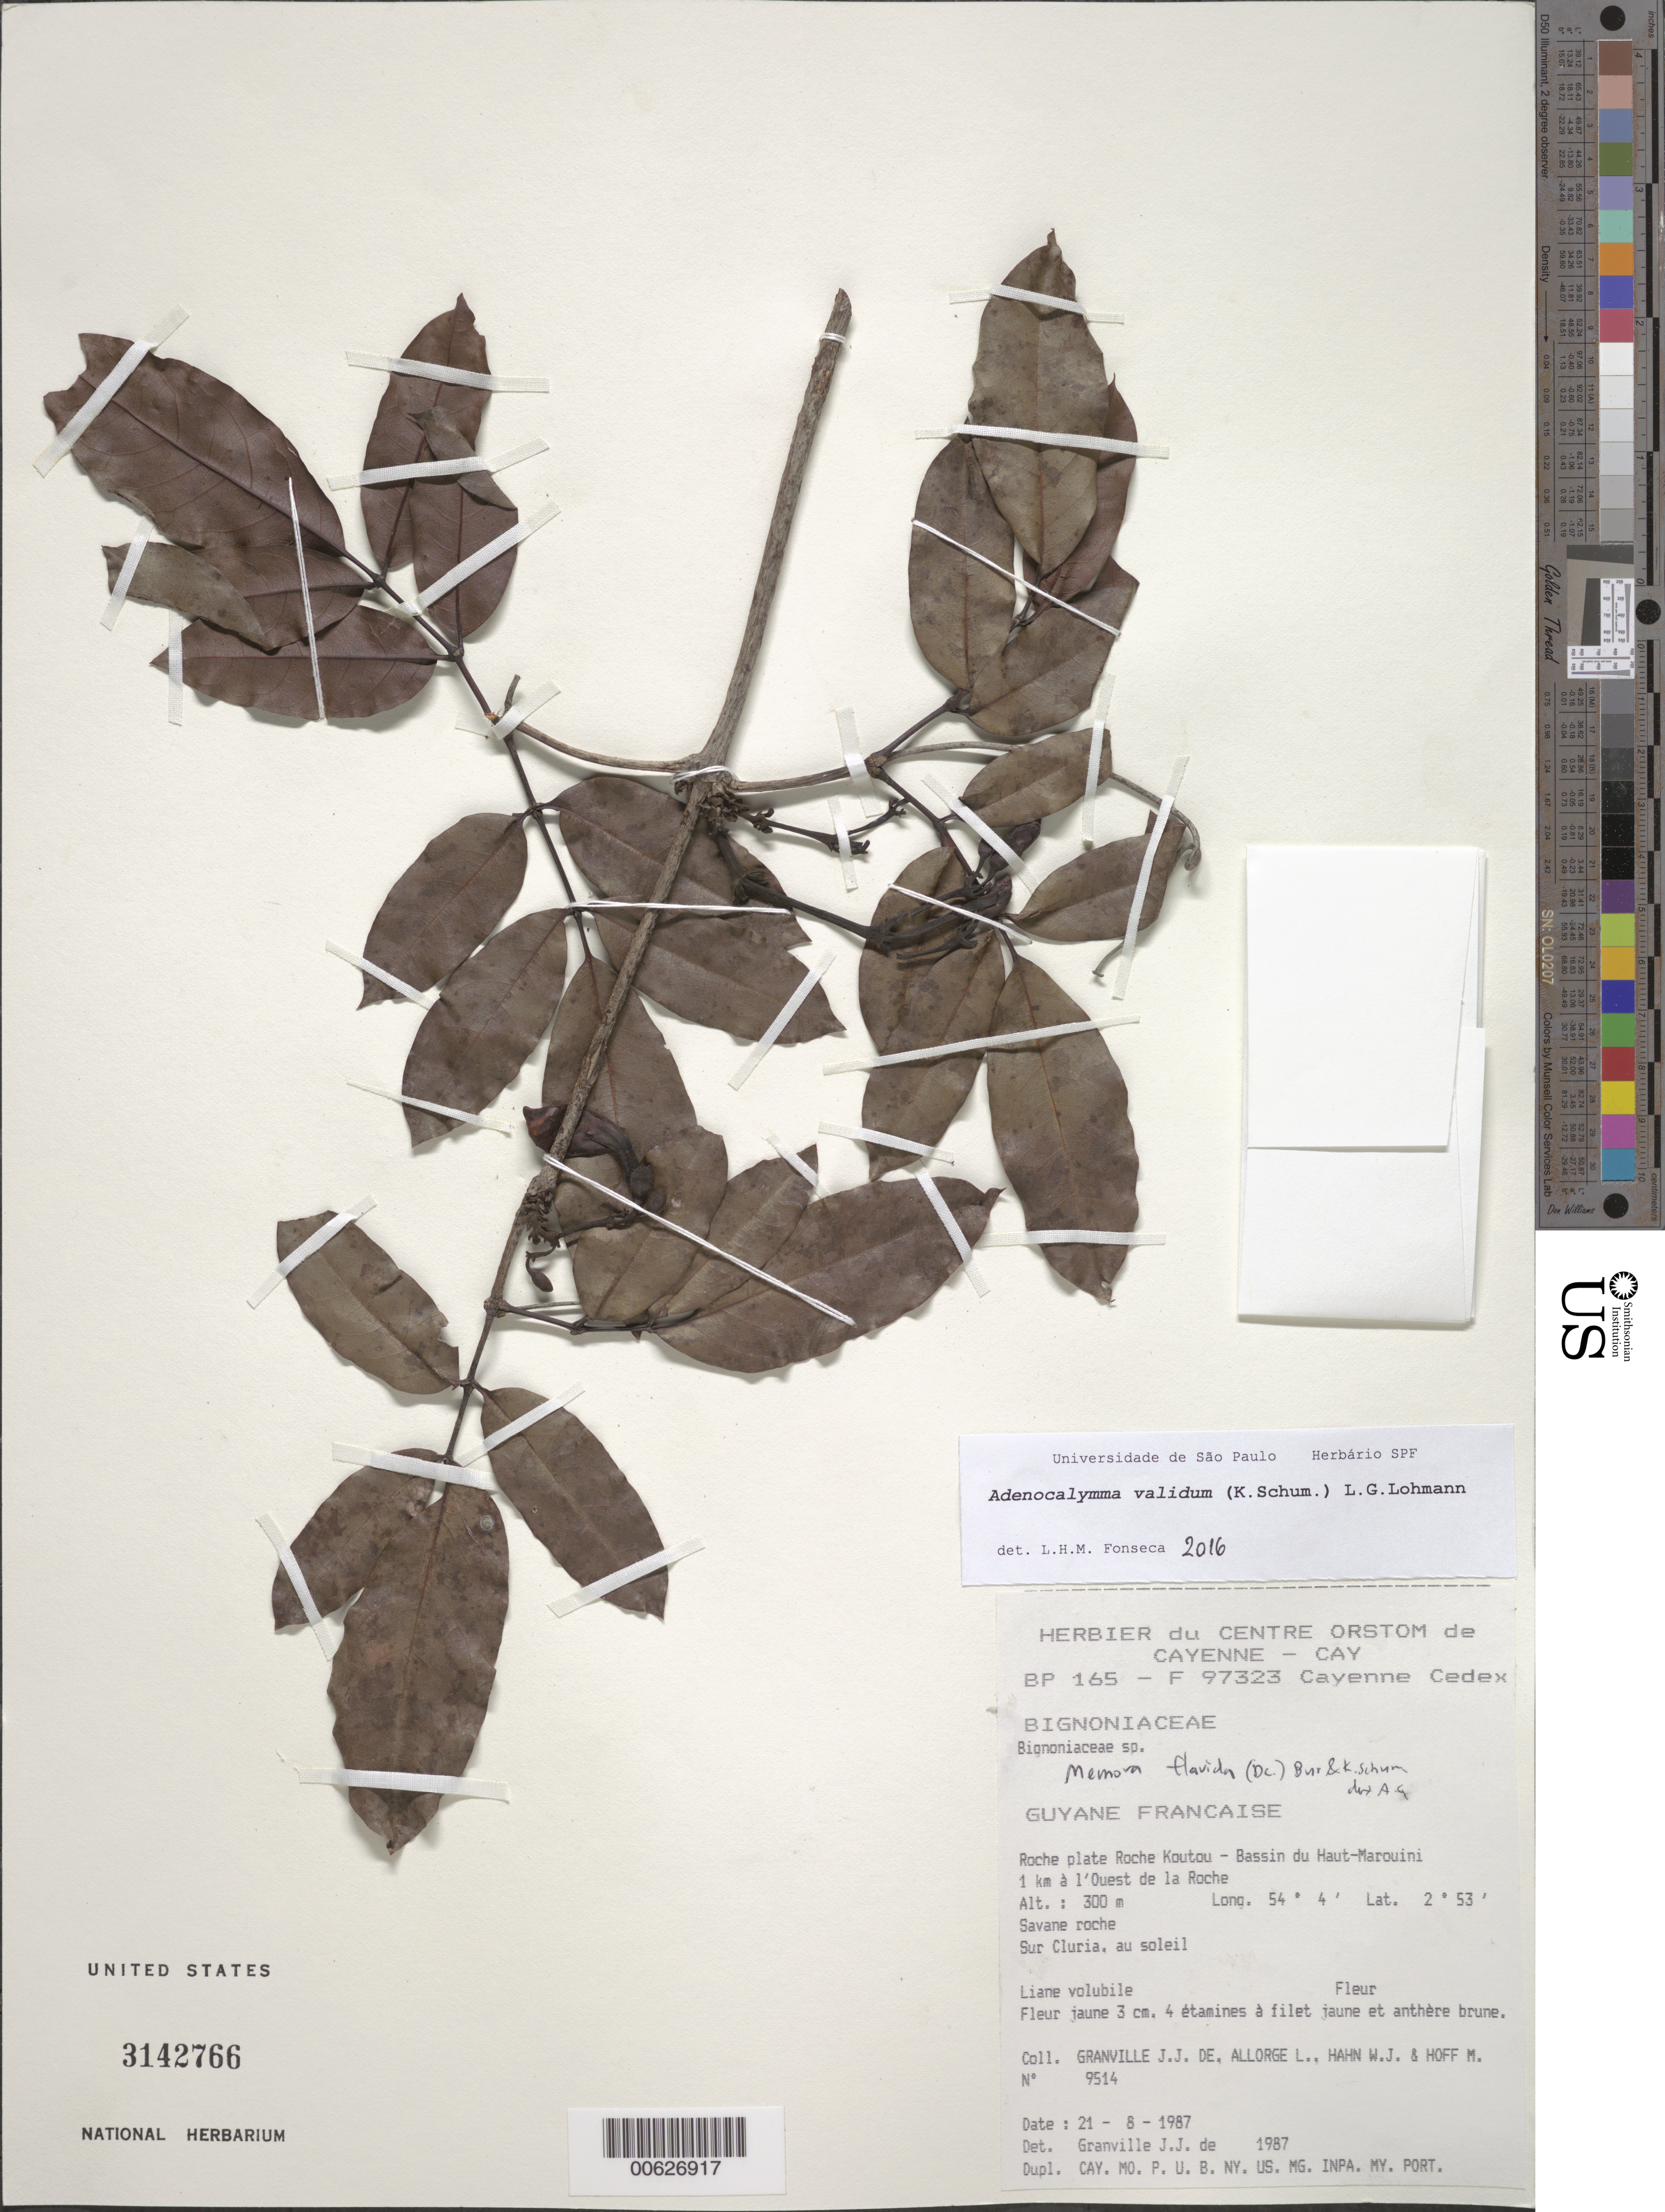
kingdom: Plantae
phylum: Tracheophyta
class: Magnoliopsida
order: Lamiales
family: Bignoniaceae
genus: Adenocalymma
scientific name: Adenocalymma validum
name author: (K. Schum.) L.G. Lohmann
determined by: Fonseca, L. H. M.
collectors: J.-J. de Granville, L. Allorge, W. J. Hahn & M. Hoff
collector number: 9514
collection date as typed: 21-Aug-87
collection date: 1987-08-21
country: French Guiana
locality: Roche Koutou, Bassin du Haut-Marouini, 1 km a l'Ouest de la Roche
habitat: Savane roche. Sur Clusia, au soleil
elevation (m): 300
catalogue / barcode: US 3142766